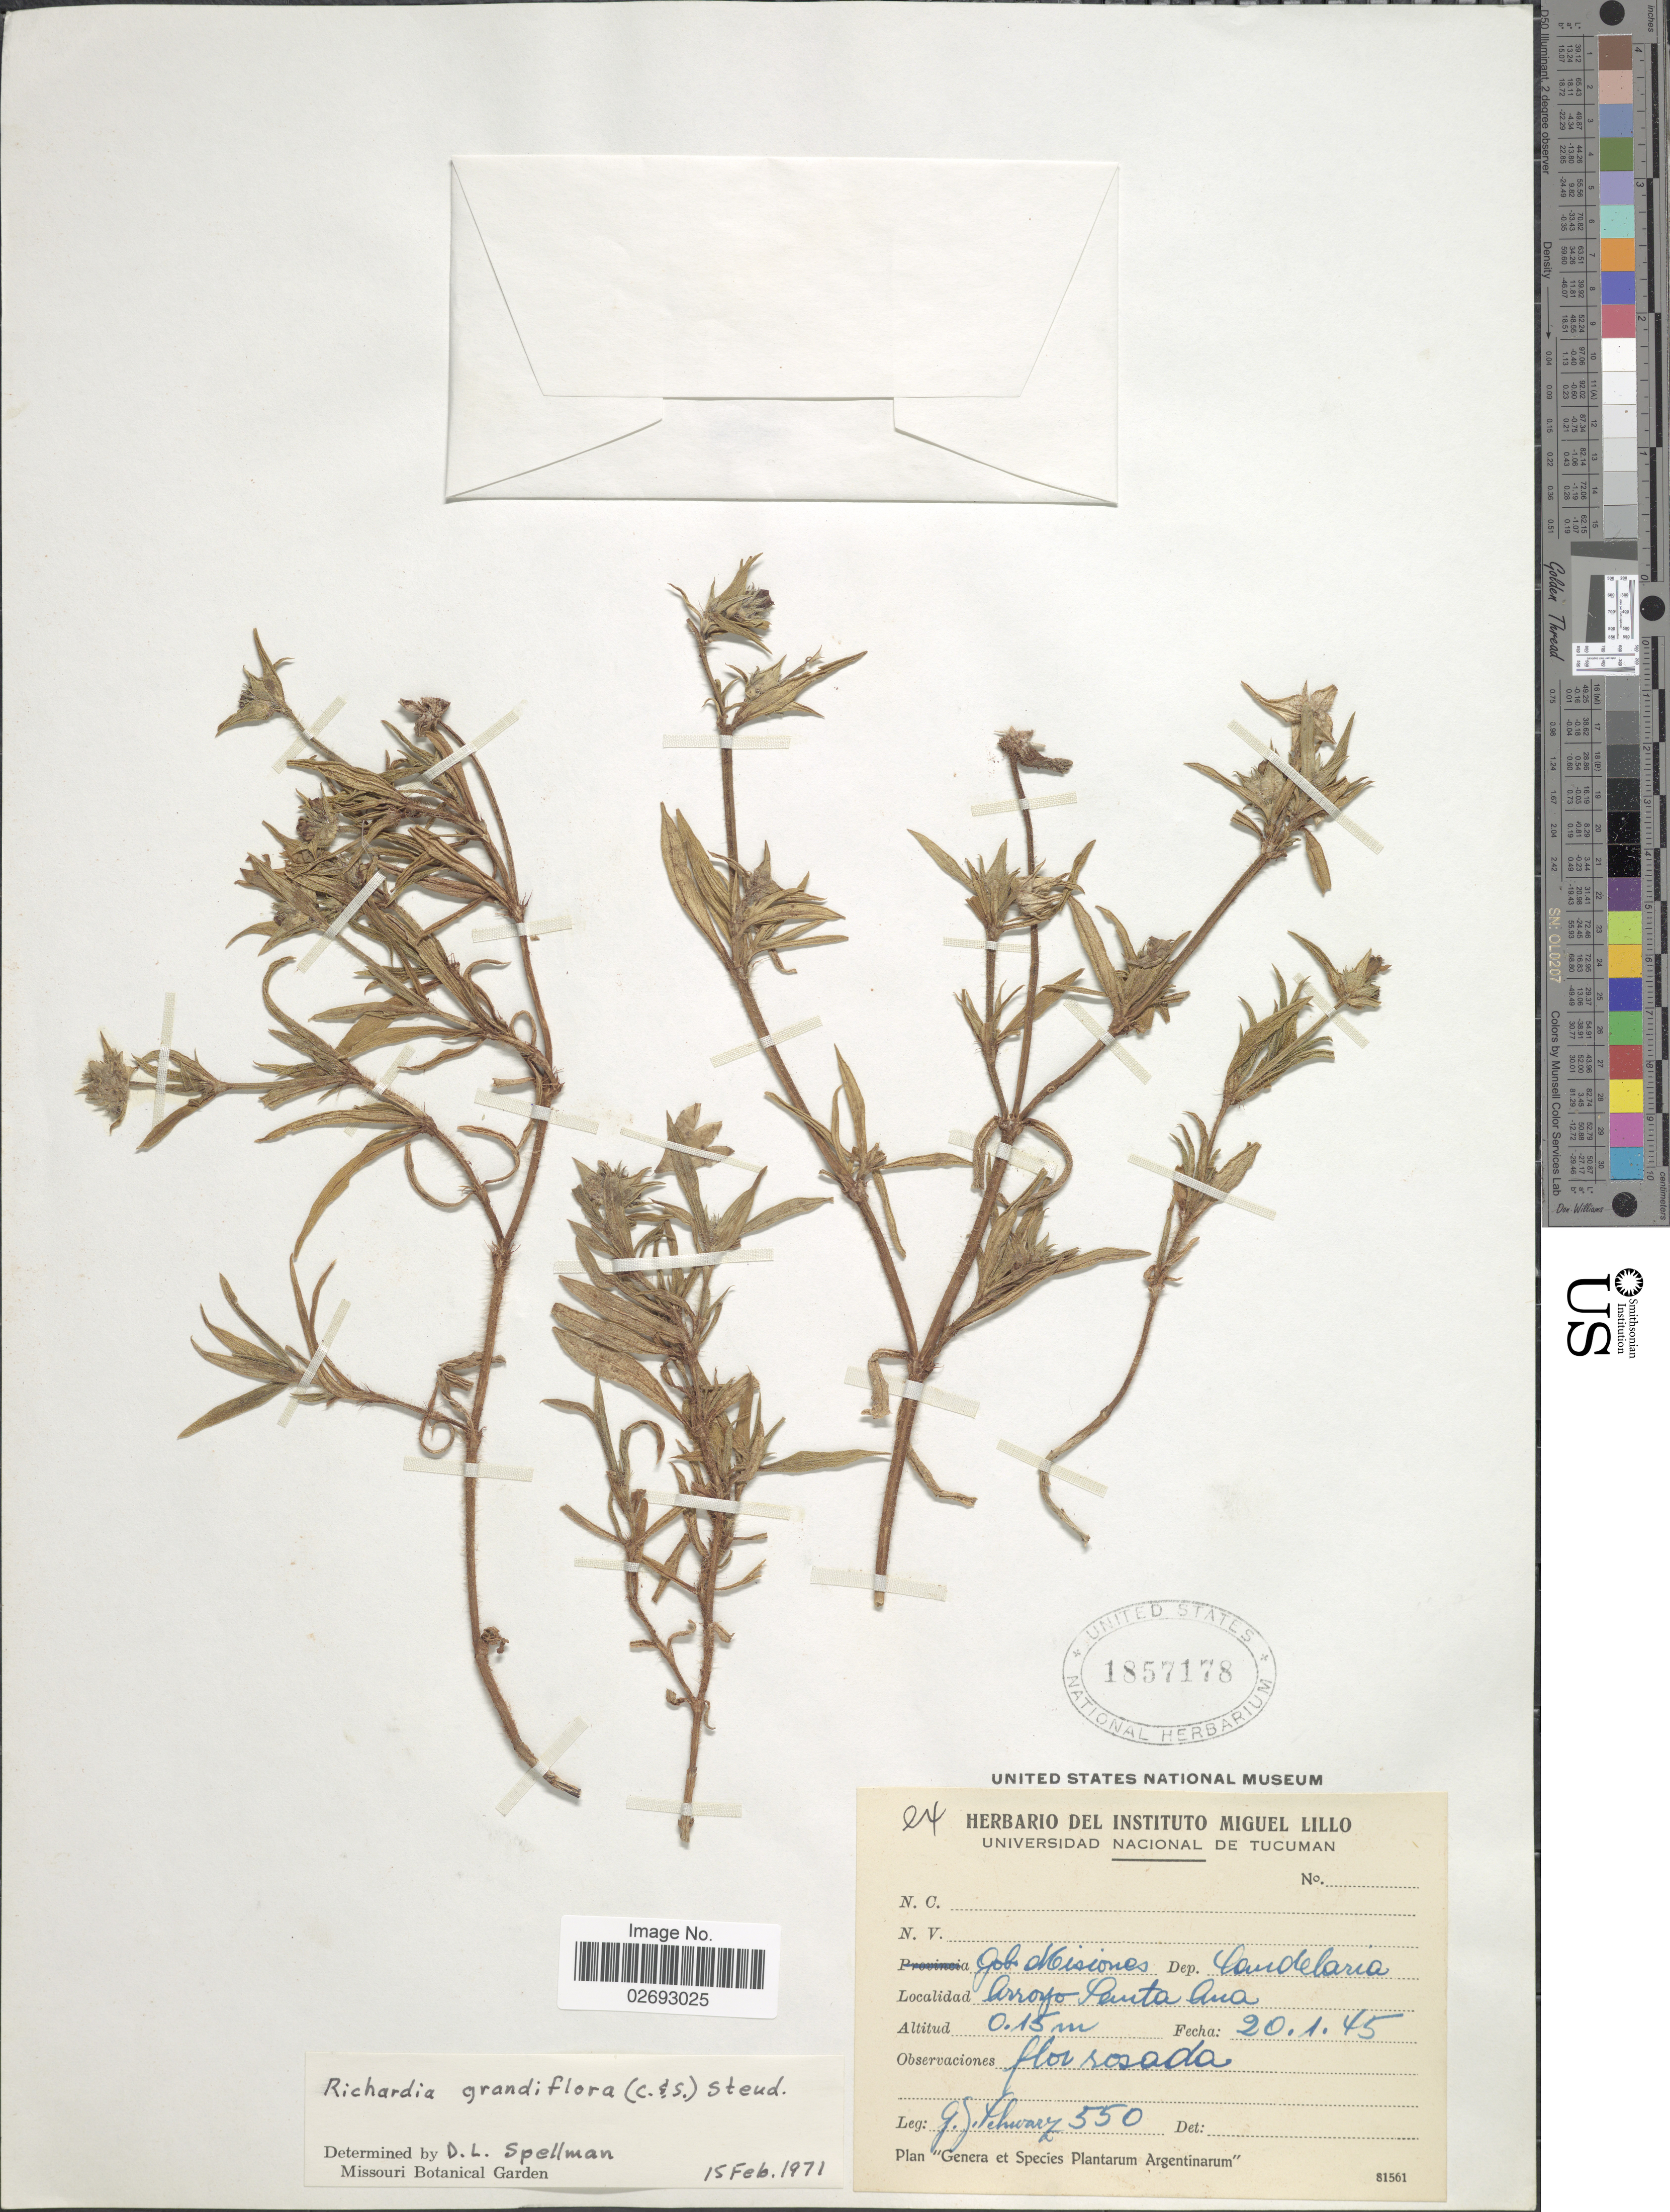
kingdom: Plantae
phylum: Tracheophyta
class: Magnoliopsida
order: Gentianales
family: Rubiaceae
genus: Richardia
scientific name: Richardia grandiflora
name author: (Cham. & Schltdl.) Steud.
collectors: G. Schwarz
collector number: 550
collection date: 1945-01-20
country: Argentina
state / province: Misiones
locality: Gob. Misiones. Dep. Candelaria. Arroyo Santa Ana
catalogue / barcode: US 1857178